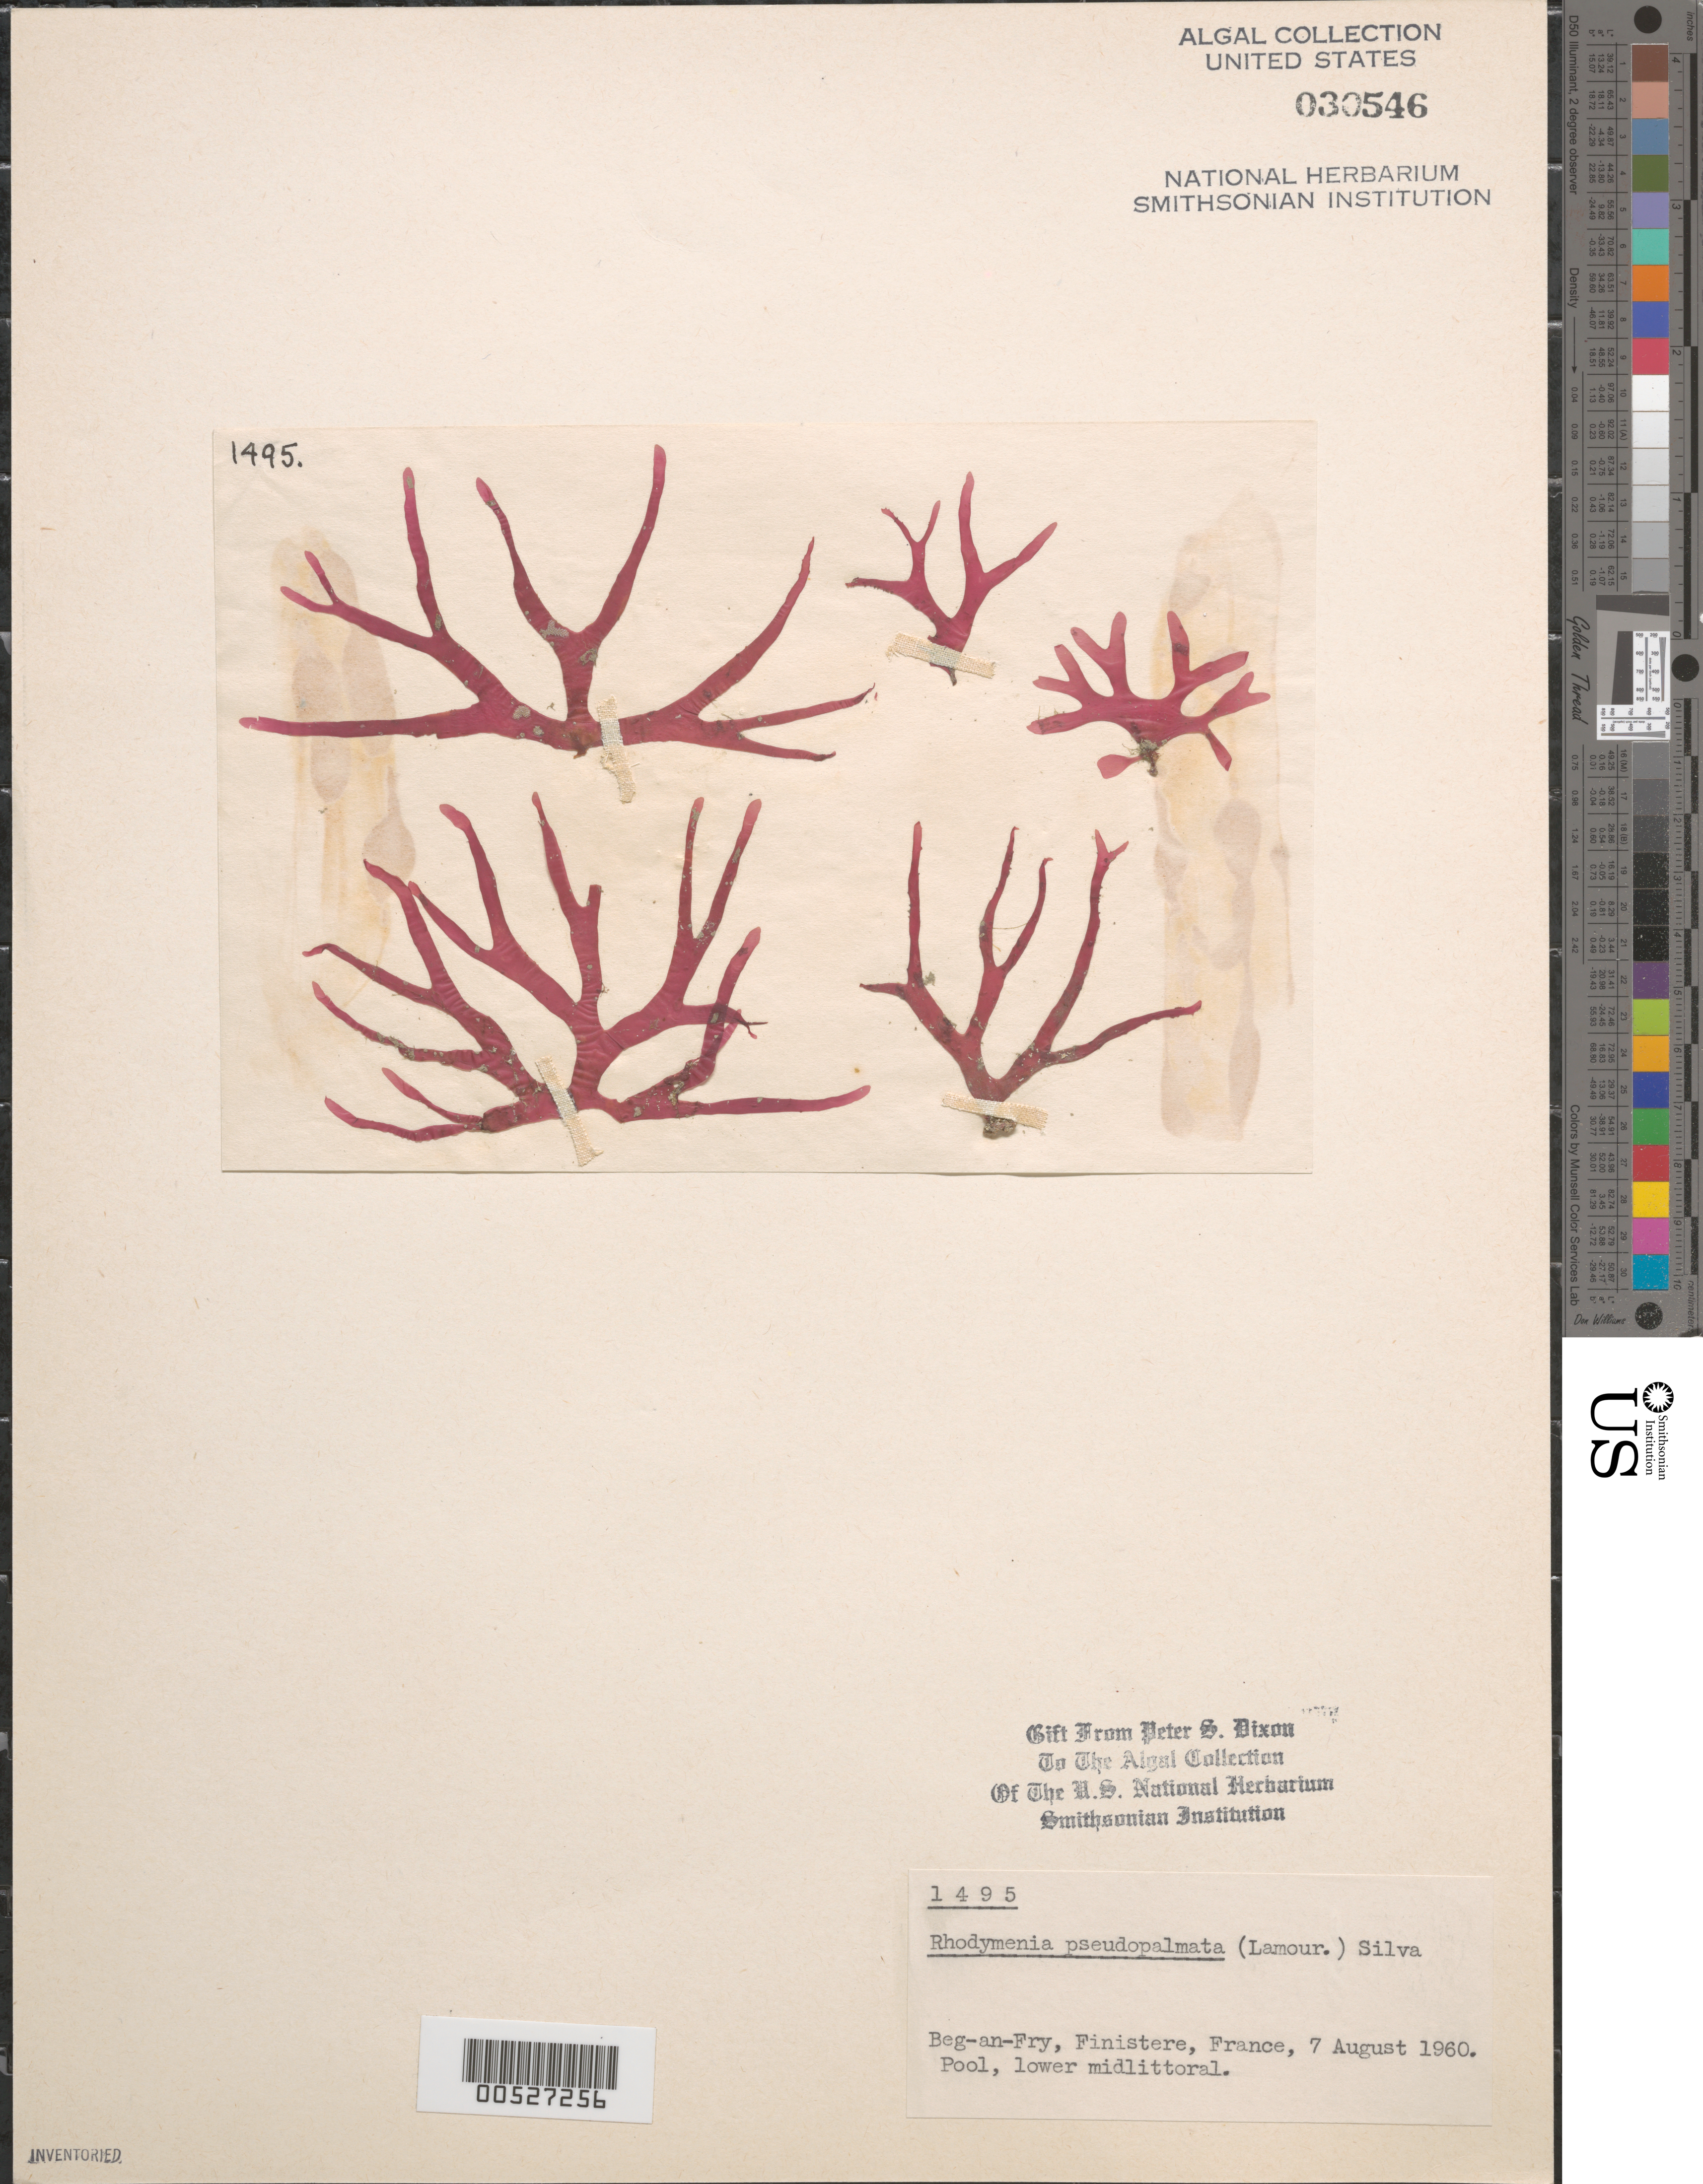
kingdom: Plantae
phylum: Rhodophyta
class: Florideophyceae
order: Rhodymeniales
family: Rhodymeniaceae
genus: Rhodymenia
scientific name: Rhodymenia pseudopalmata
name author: (J.V.Lamouroux) P.C. Silva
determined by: Dixon, P. S.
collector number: PSD 1495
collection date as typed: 07 Aug 1960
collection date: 1960-08-07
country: France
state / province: Bretagne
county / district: Finistère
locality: Beg-an-Fry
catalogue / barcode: US 30546